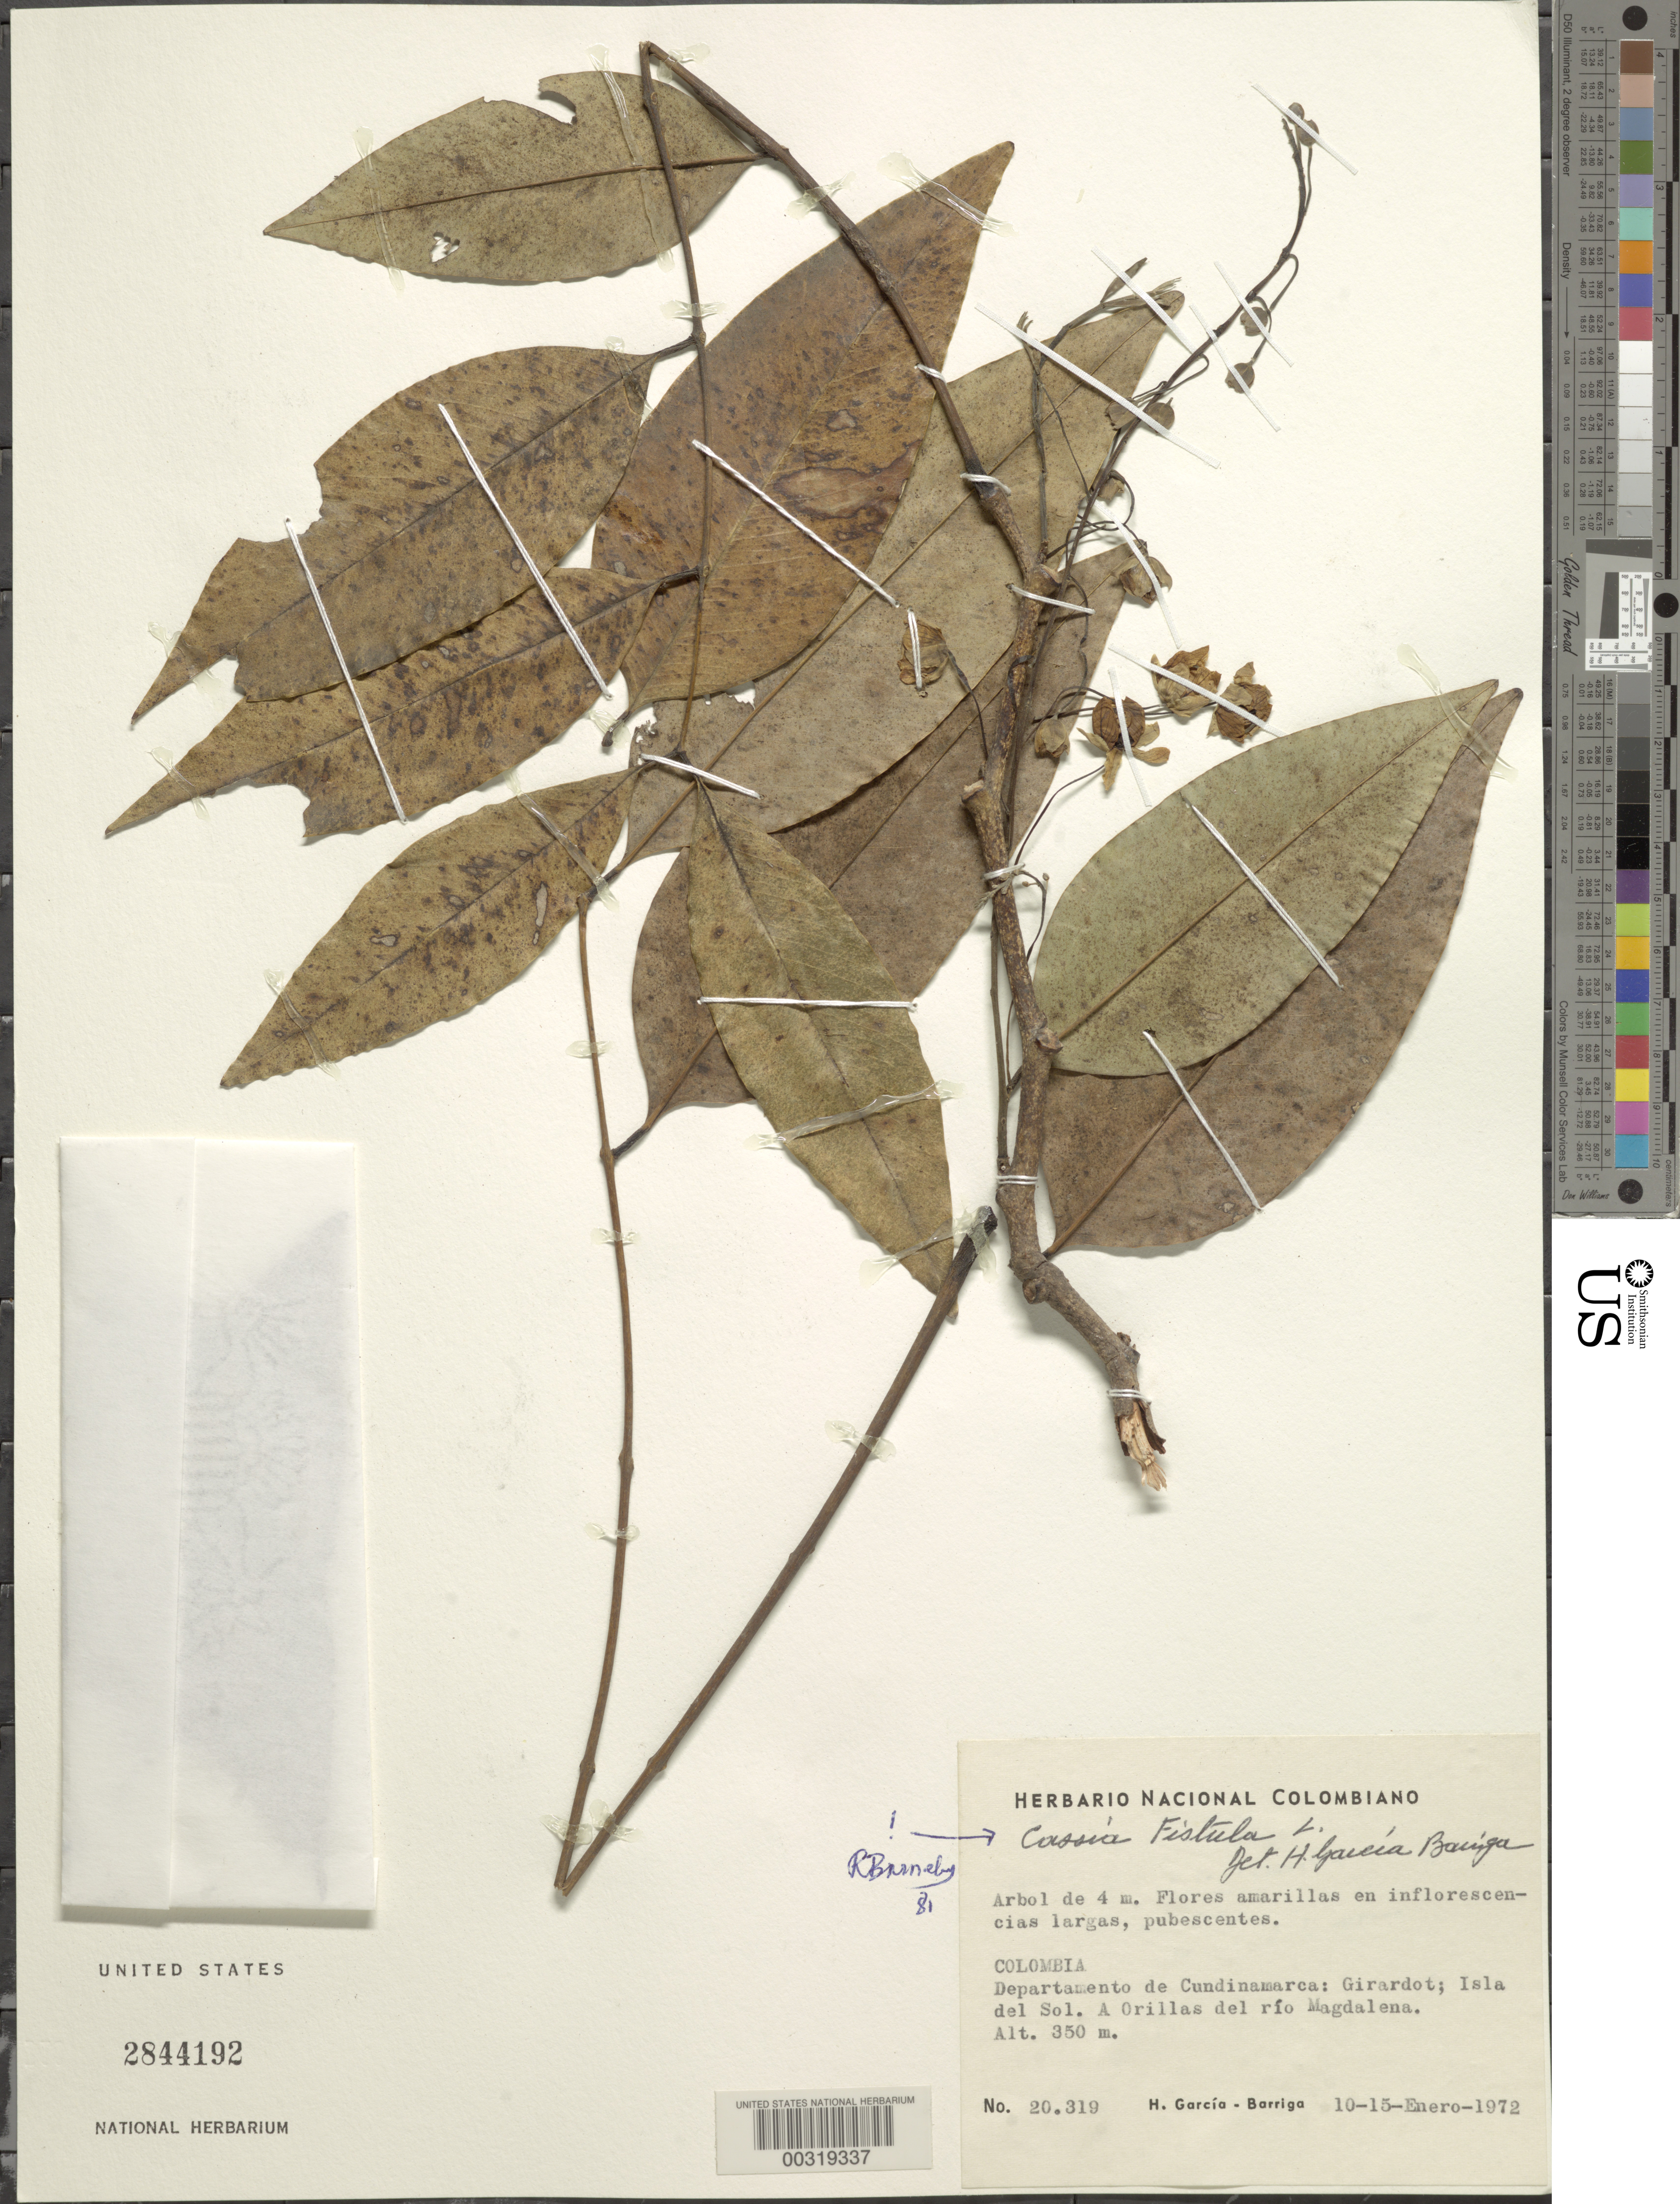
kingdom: Plantae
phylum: Tracheophyta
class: Magnoliopsida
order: Fabales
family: Fabaceae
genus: Cassia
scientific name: Cassia fistula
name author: L.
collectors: H. García Barriga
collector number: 20319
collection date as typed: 10 Jan 1972 to 15 Jan 1972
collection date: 1972-01-10/1972-01-15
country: Colombia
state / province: Cundinamarca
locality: Girardot; Isla del sol, banks of the Rio Magdalena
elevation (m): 350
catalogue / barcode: US 2844192